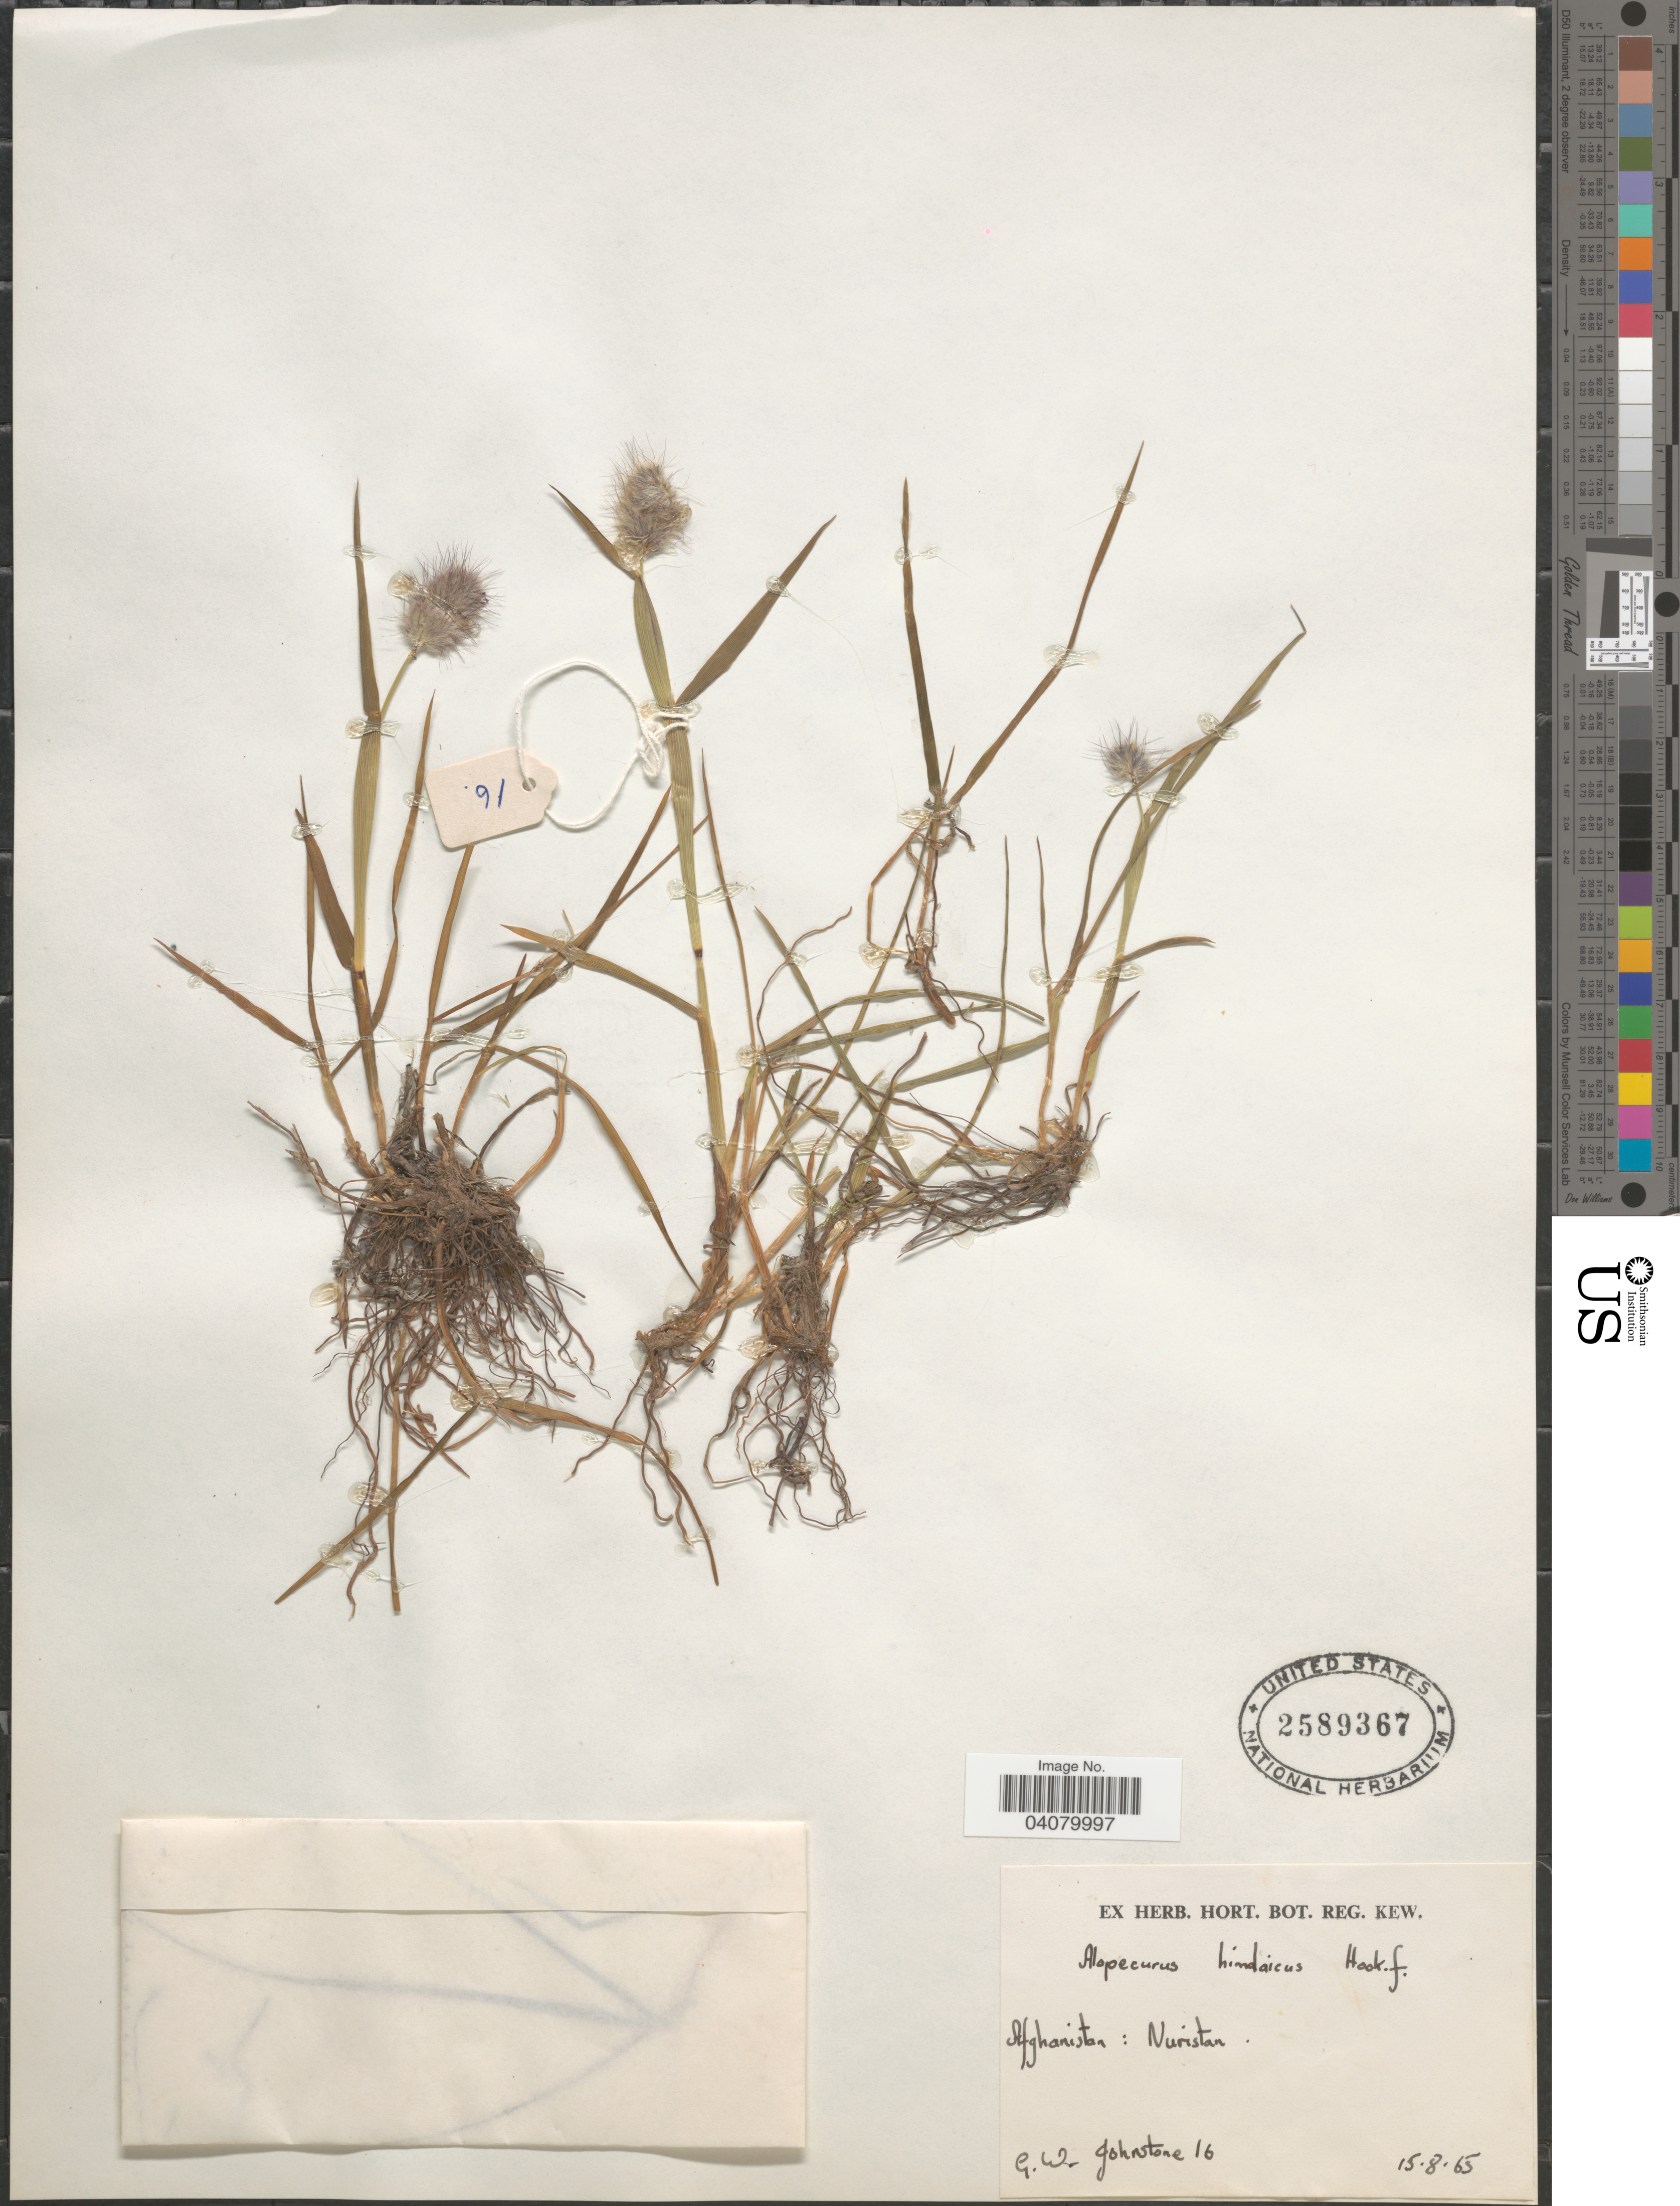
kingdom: Plantae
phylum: Tracheophyta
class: Liliopsida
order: Poales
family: Poaceae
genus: Alopecurus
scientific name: Alopecurus himalaicus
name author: Hook. f.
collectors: G. Johnstone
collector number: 16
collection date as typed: Transcribed d/m/y: 15/8/65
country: Afghanistan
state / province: Nurestan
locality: Nuristan.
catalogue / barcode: US 2589367